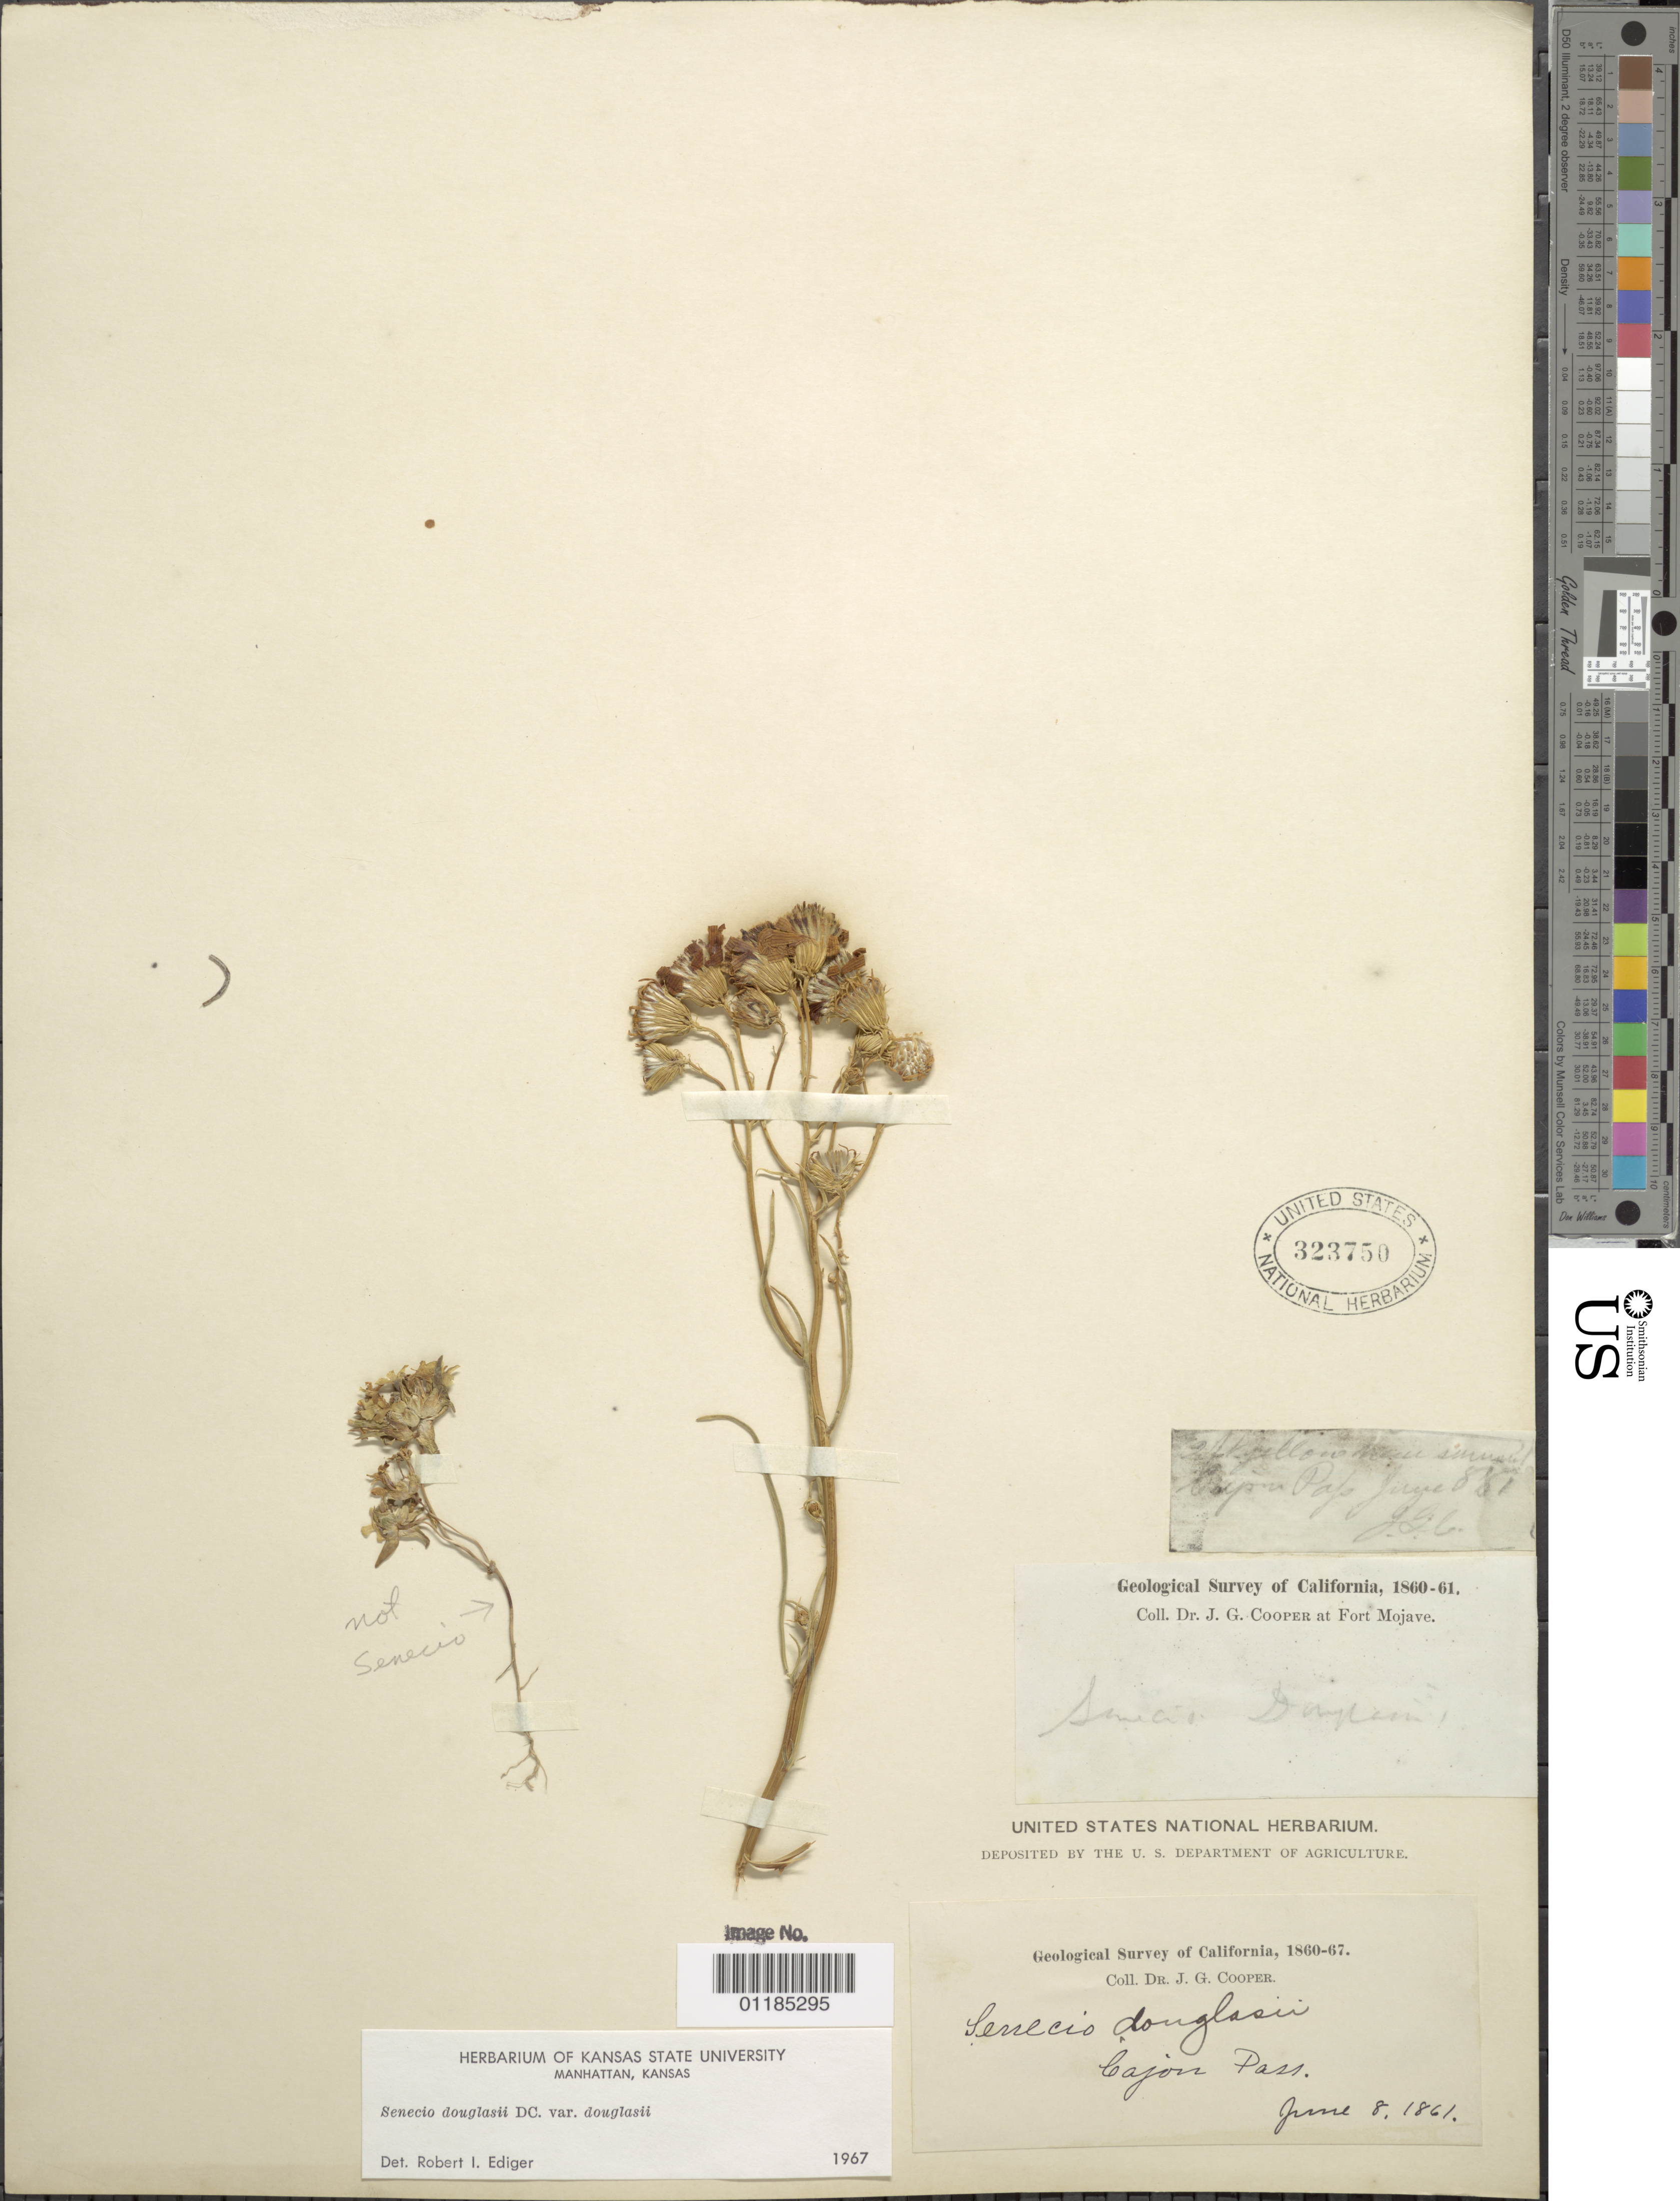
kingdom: Plantae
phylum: Tracheophyta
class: Magnoliopsida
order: Asterales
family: Asteraceae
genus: Senecio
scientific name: Senecio flaccidus var. douglasii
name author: (DC.) B.L. Turner & T.M. Barkley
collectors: J. G. Cooper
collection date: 1861-06-08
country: United States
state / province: California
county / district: San Bernardino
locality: Cajon Pass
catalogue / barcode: US 323750